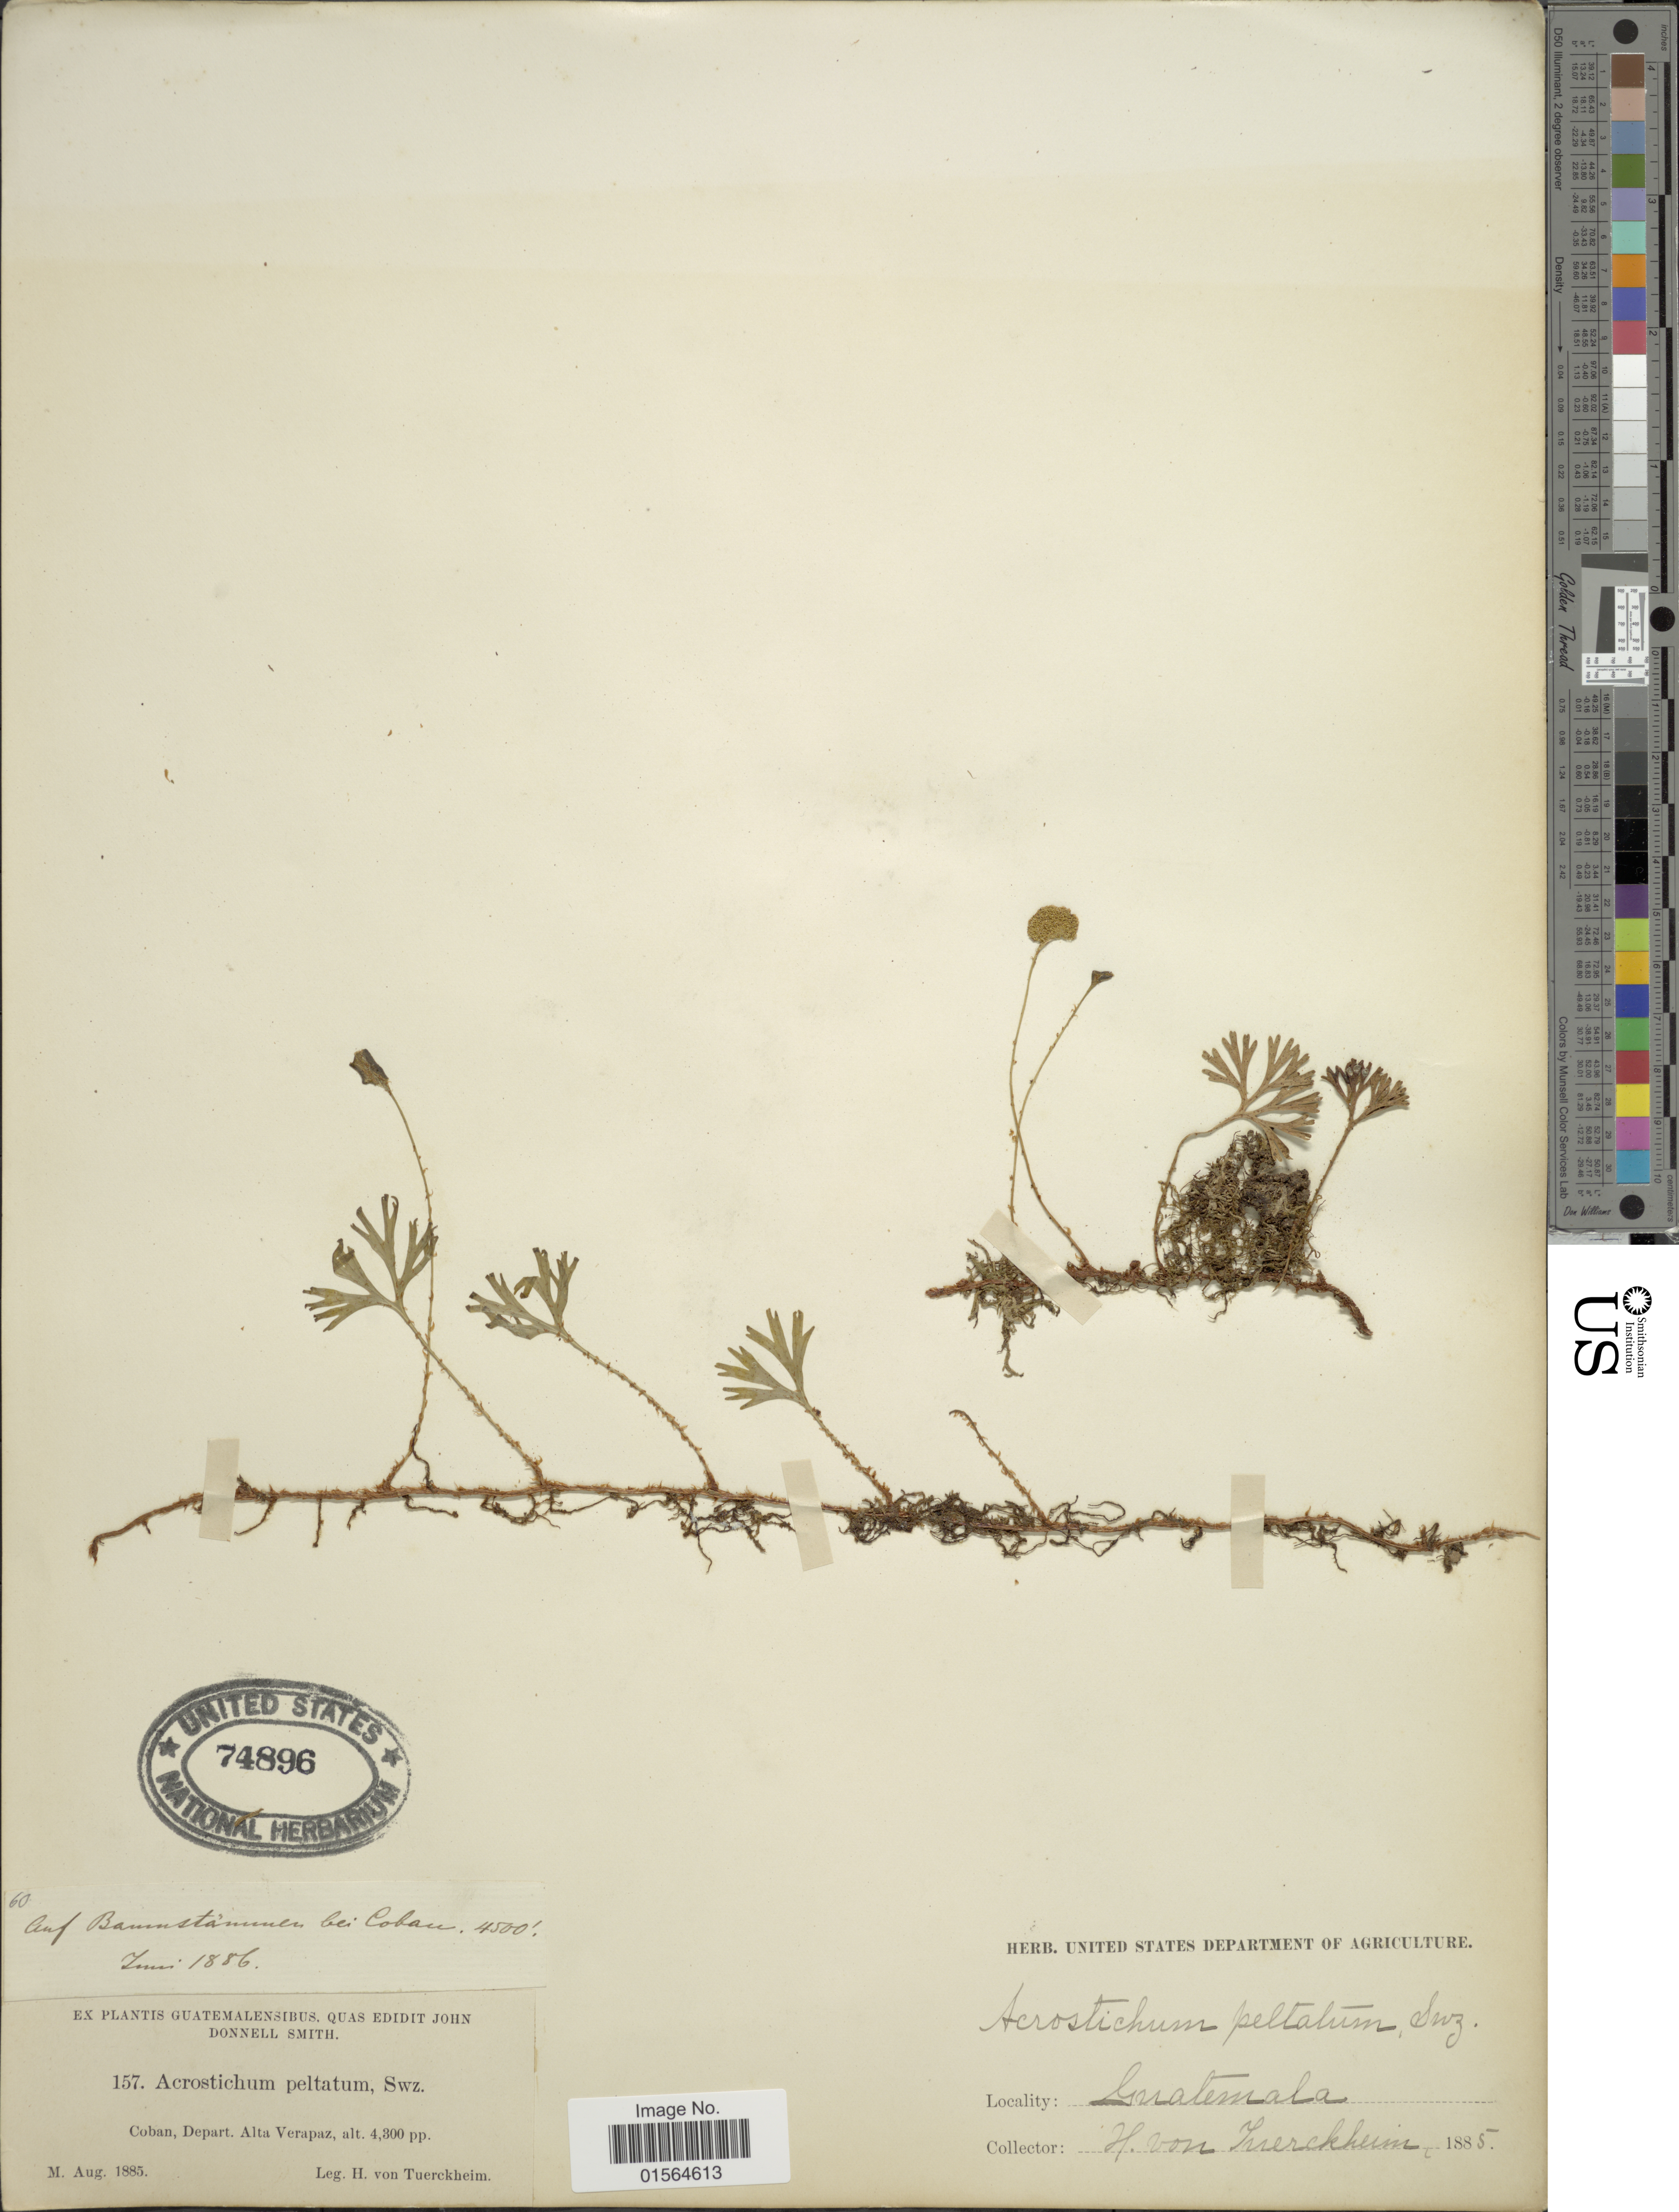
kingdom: Plantae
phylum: Tracheophyta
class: Polypodiopsida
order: Polypodiales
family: Dryopteridaceae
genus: Elaphoglossum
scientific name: Elaphoglossum peltatum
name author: (Sw.) Urb.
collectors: H. von Türckheim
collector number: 157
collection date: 1885-08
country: Guatemala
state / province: Alta Verapaz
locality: Coban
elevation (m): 1311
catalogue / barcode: US 74896